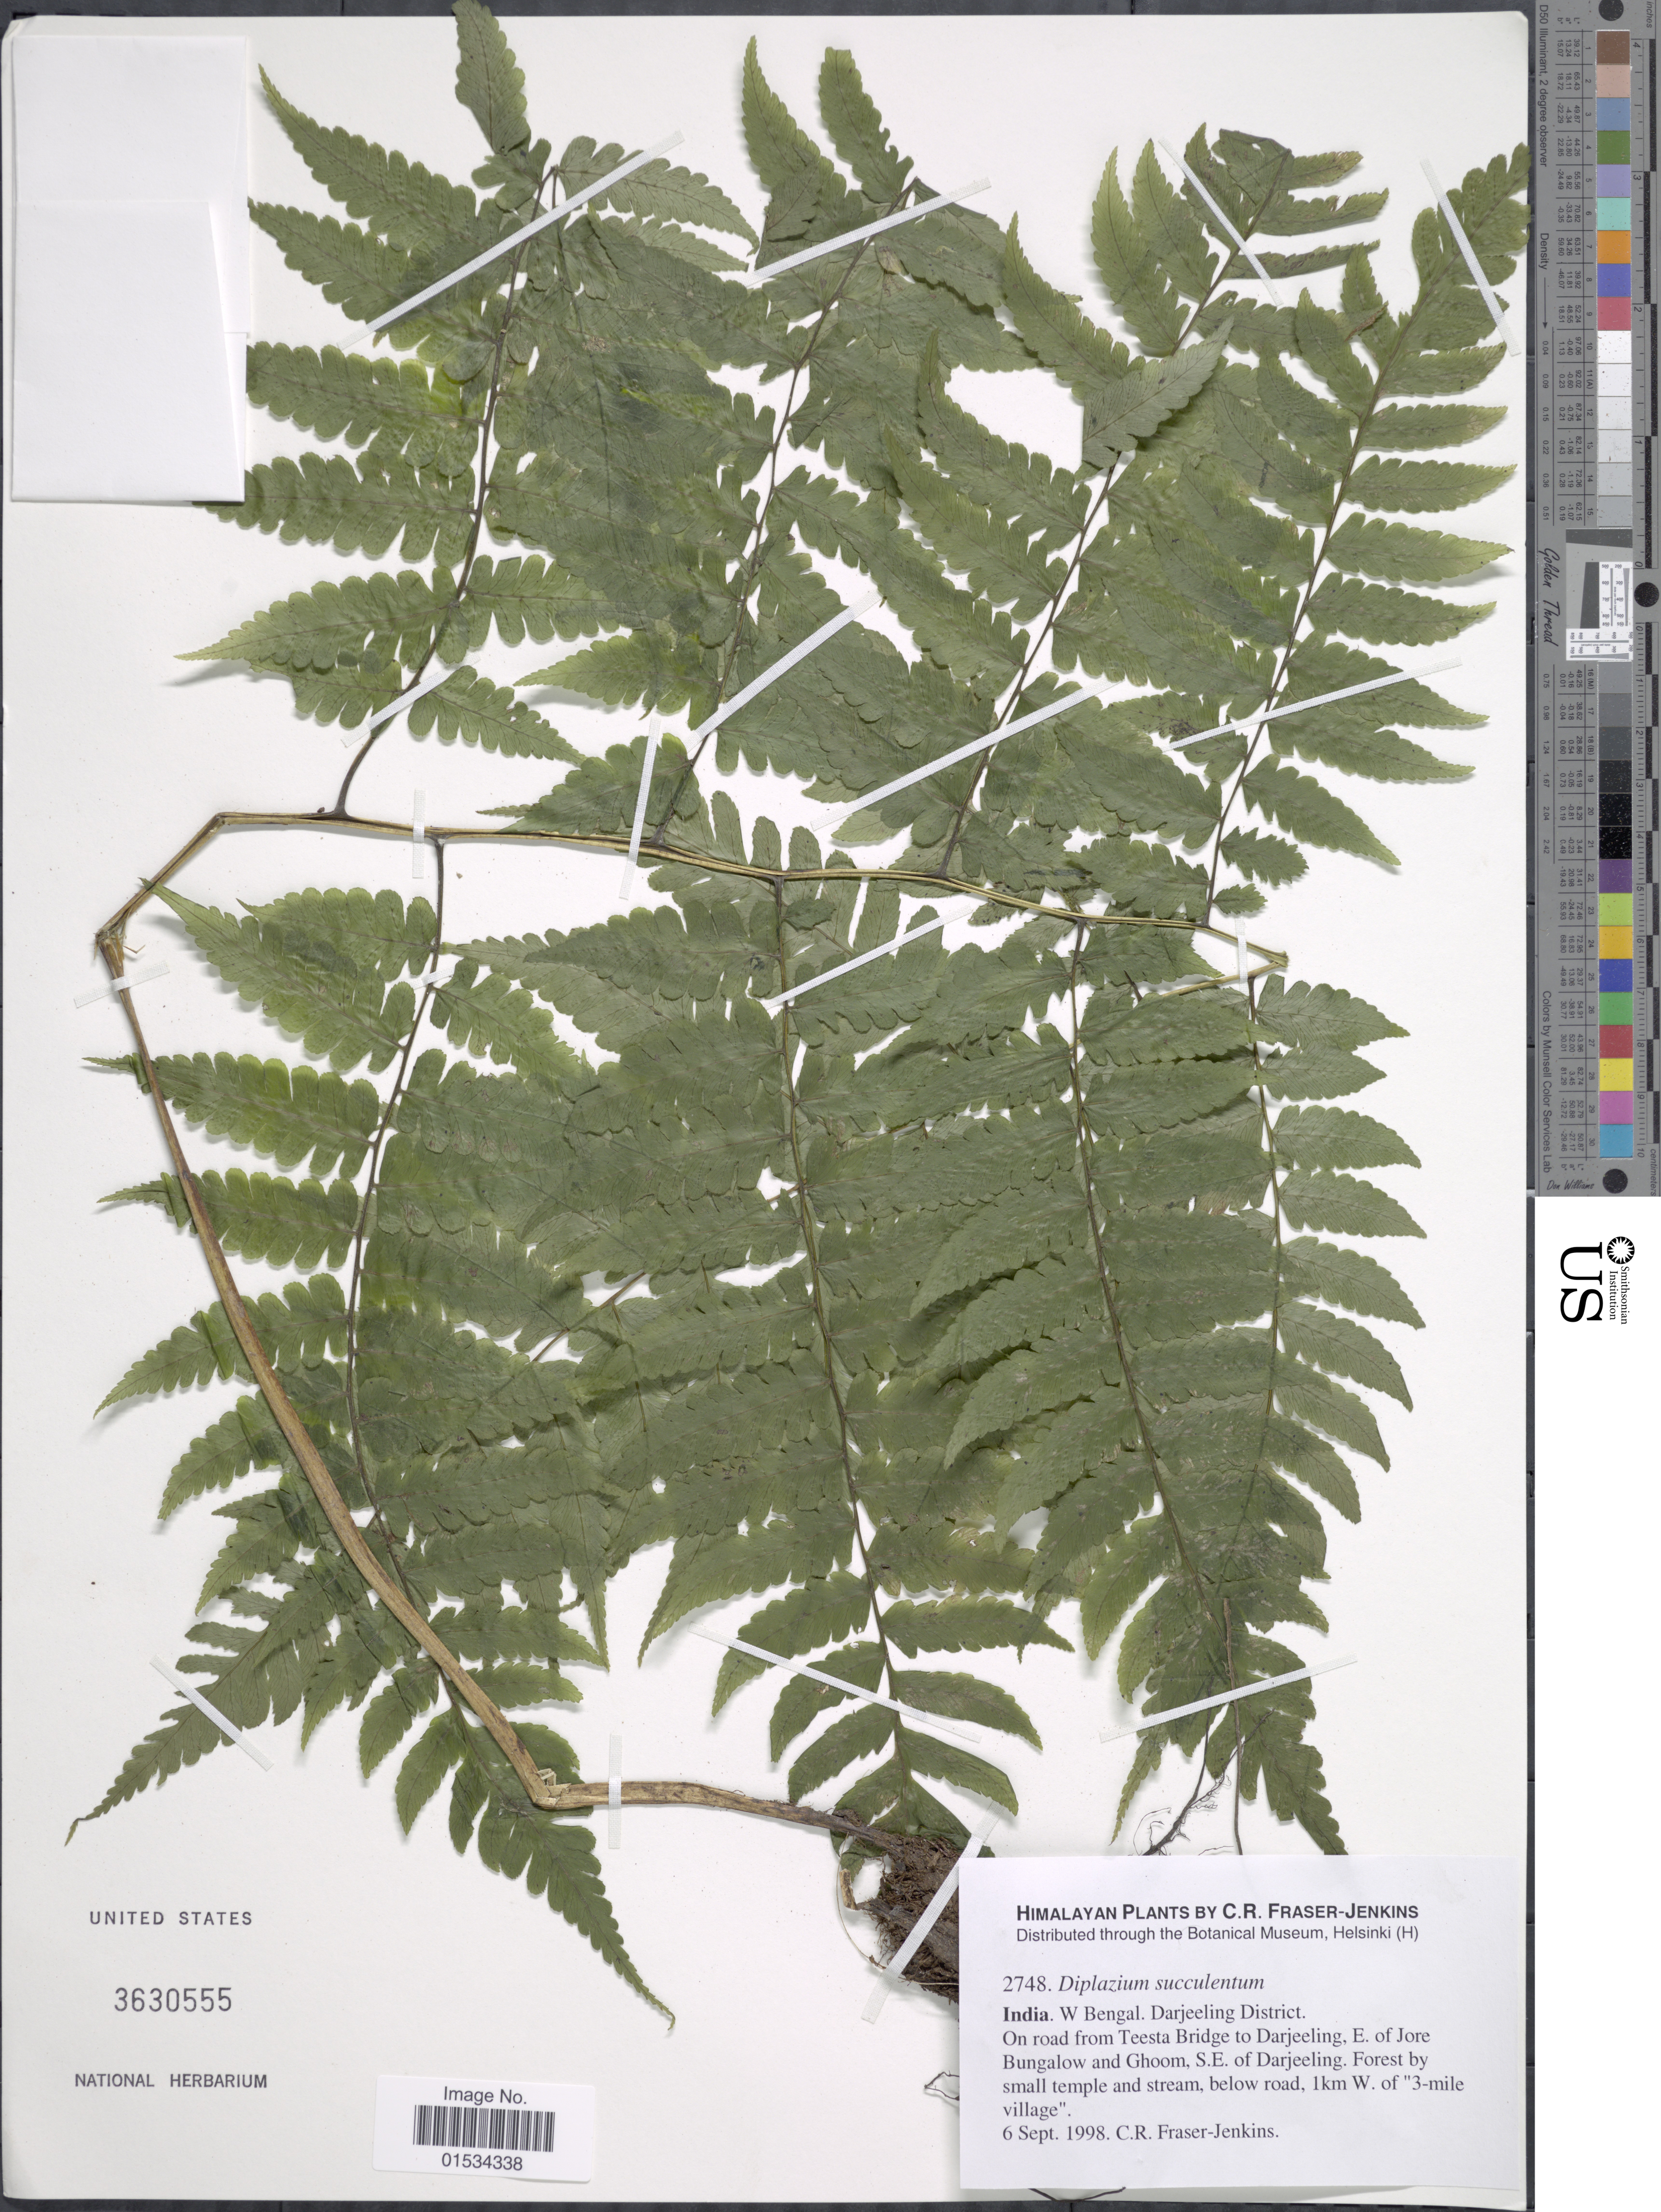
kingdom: Plantae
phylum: Tracheophyta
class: Polypodiopsida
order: Polypodiales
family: Athyriaceae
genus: Diplazium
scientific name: Diplazium succulentum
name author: (C.B. Clarke) C. Chr.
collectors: C. R. Fraser-Jenkins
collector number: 2748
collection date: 1998-09-06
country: India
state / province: West Bengal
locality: Darjeeling District, On road from Teesta Bridge to Darjeeling, E of Jore Bungalow and Ghoom, S.E. of Darjeeling, Forest by small temple and stream, below road, 1 km W. of "3-mile village"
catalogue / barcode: US 3630555